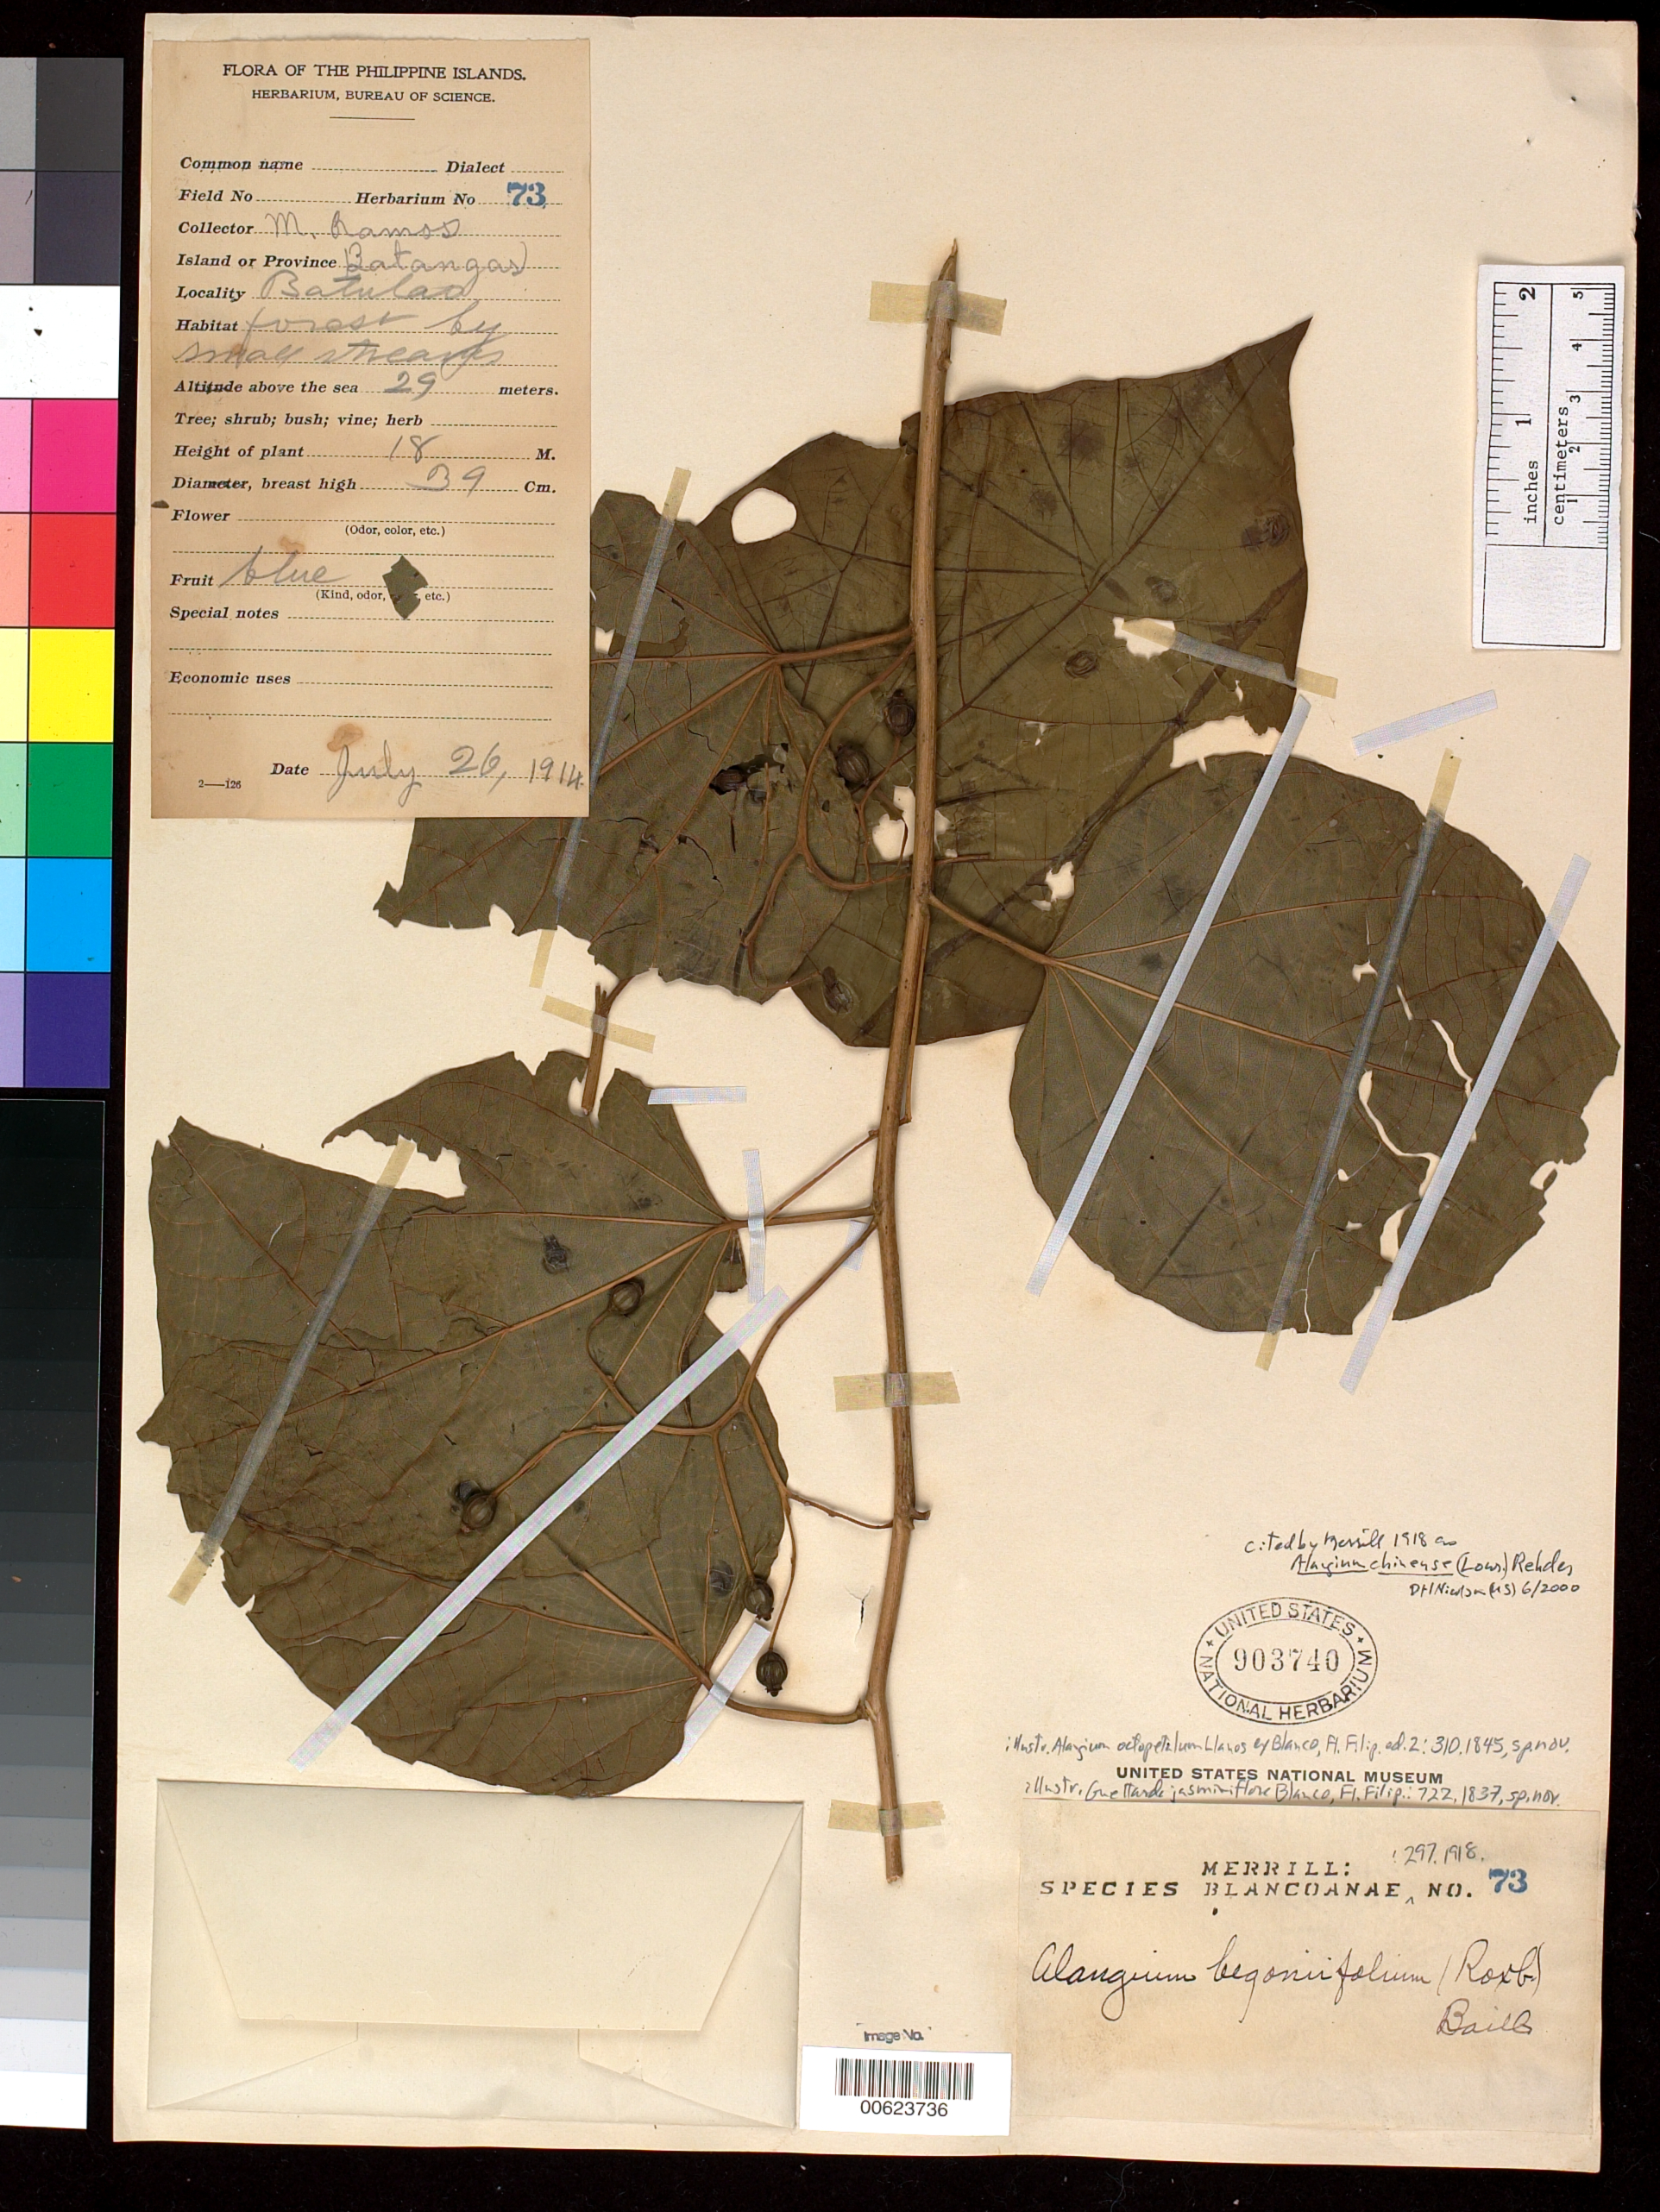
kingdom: Plantae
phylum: Tracheophyta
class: Magnoliopsida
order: Gentianales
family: Rubiaceae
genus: Guettarda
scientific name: Guettarda jasminiflora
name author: Blanco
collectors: M. Ramos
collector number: Sp. Blancoan. 0073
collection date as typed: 26 Jul 1914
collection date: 1914-07-26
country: Philippines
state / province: Calabarzon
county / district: Batangas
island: Luzon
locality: Batulao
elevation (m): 29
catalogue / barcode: US 903740